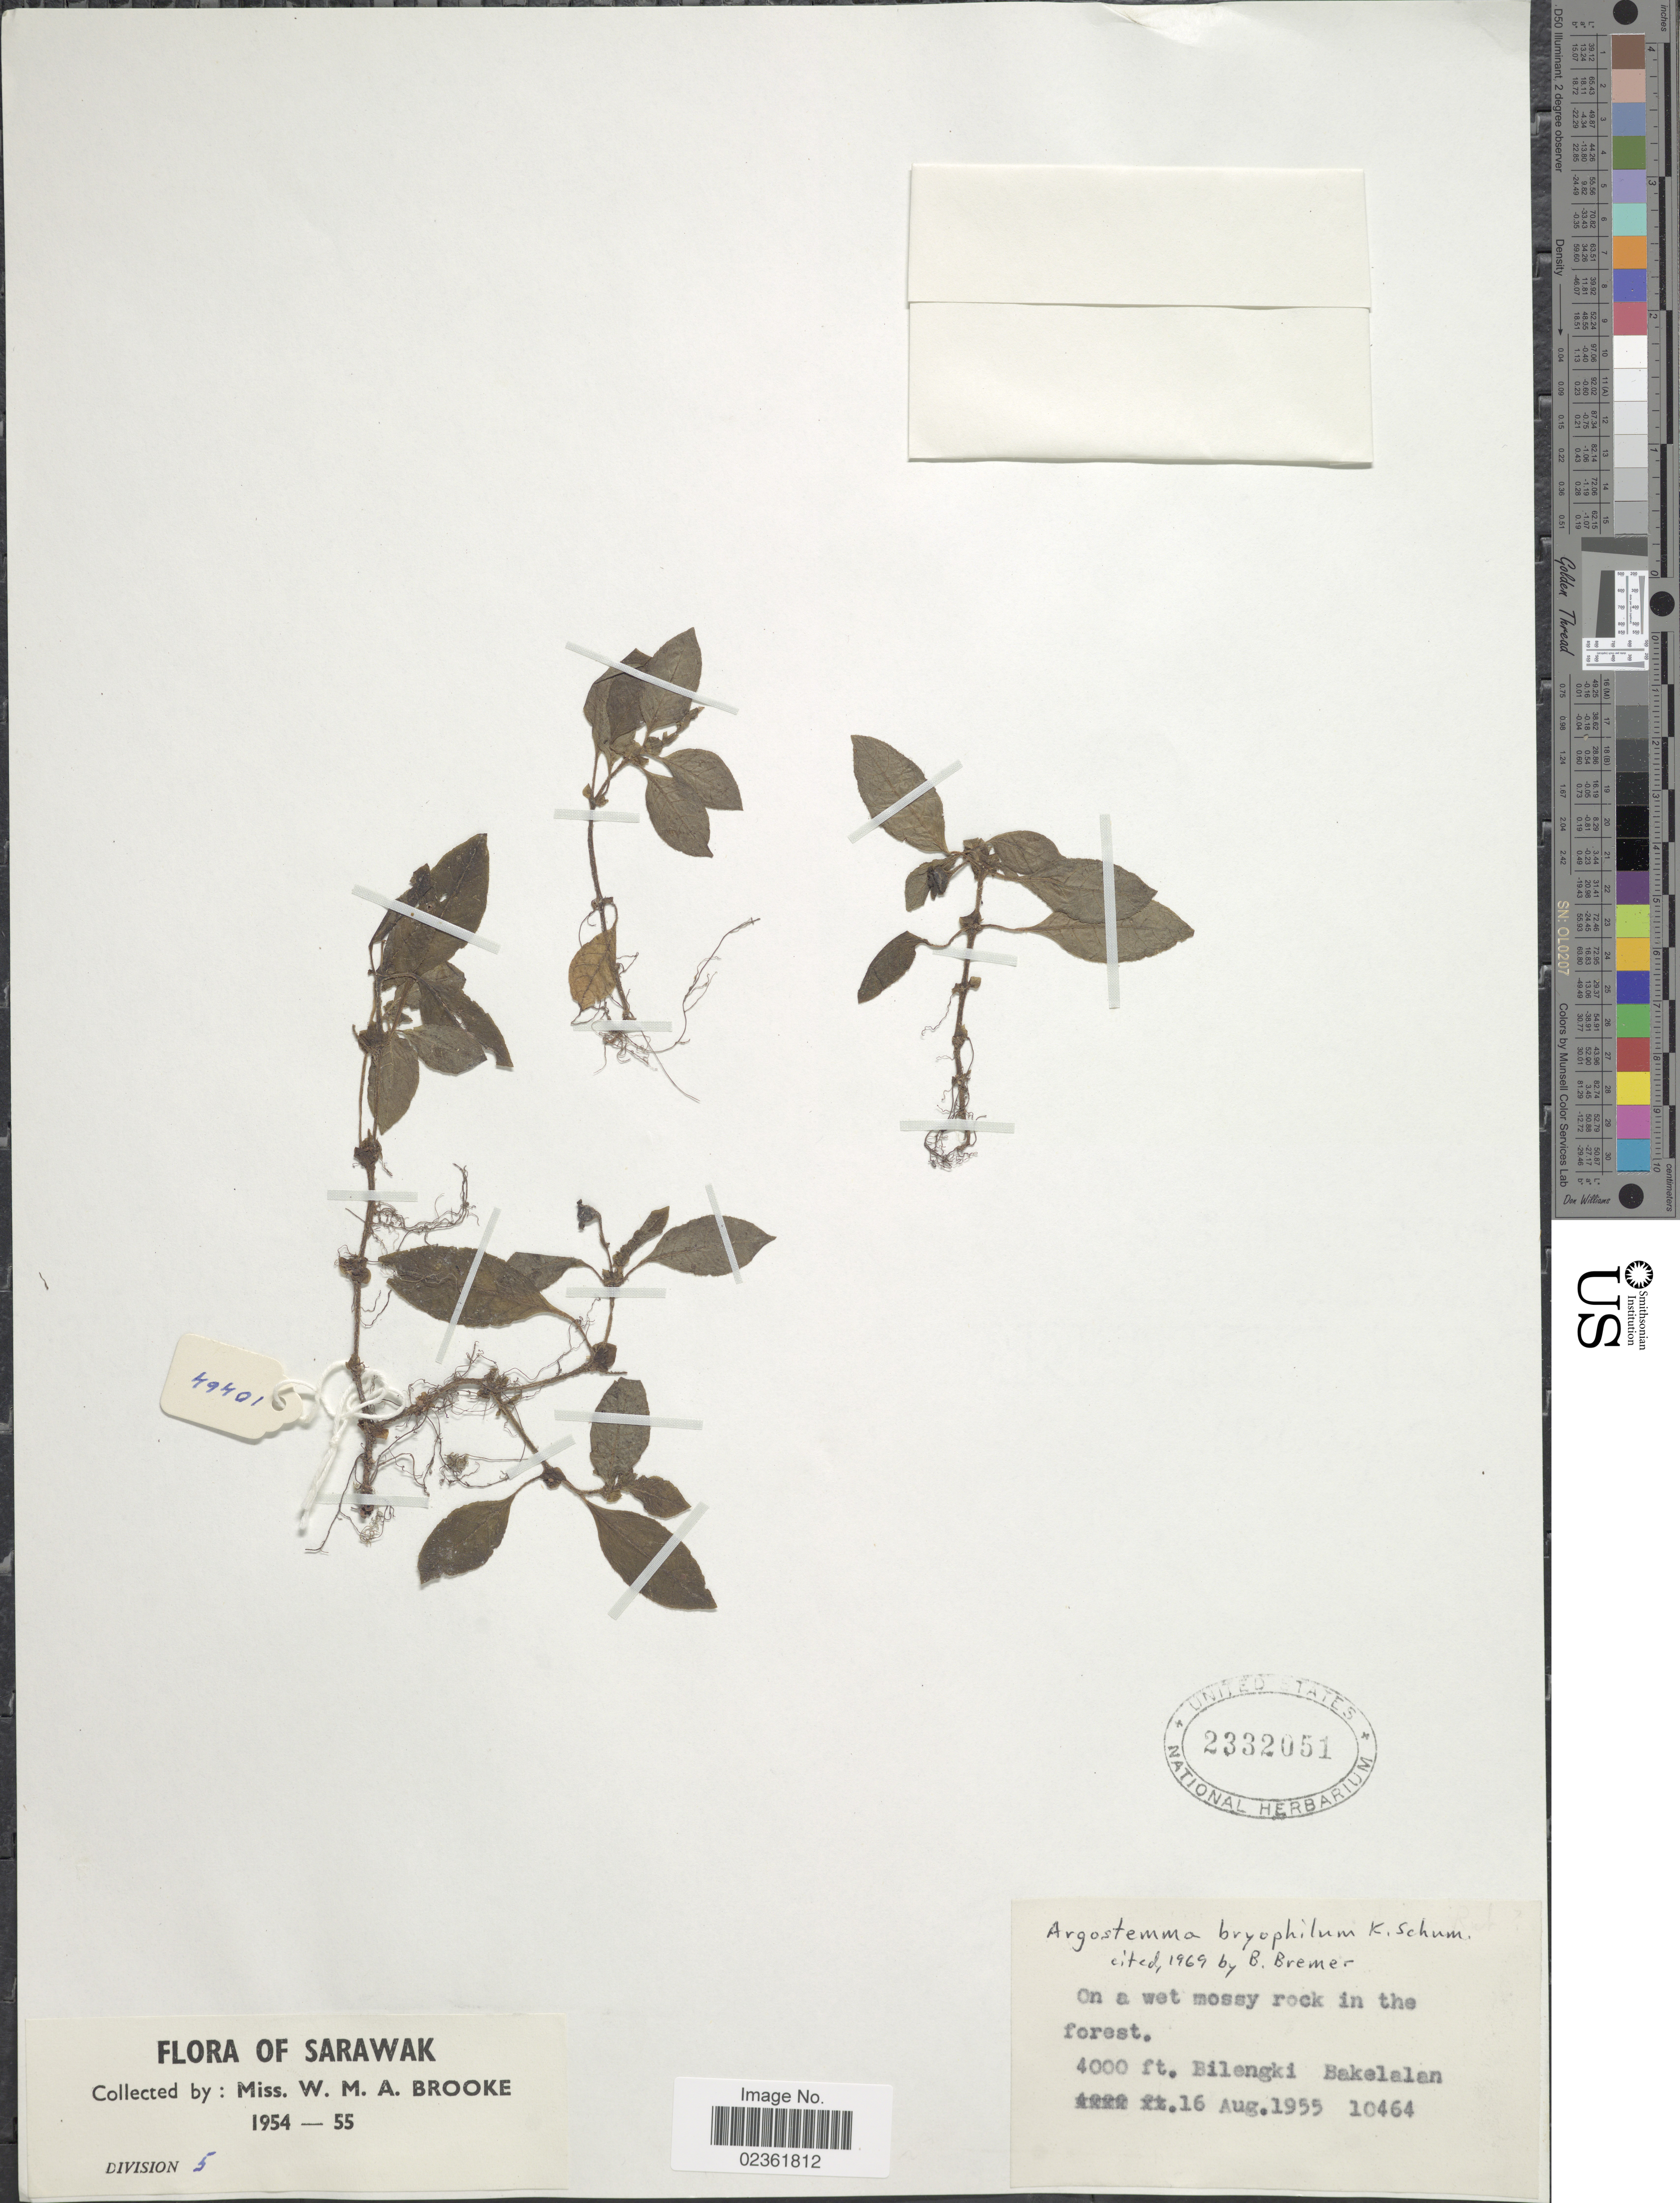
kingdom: Plantae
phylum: Tracheophyta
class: Magnoliopsida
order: Gentianales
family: Rubiaceae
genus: Argostemma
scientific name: Argostemma bryophilum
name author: K. Schum.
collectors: W. Brooke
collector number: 10464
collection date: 1955-08-16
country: Malaysia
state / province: Sarawak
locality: On a wet mossy rock in the forest, Bilengki Bakelalan.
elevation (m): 1219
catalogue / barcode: US 2332051